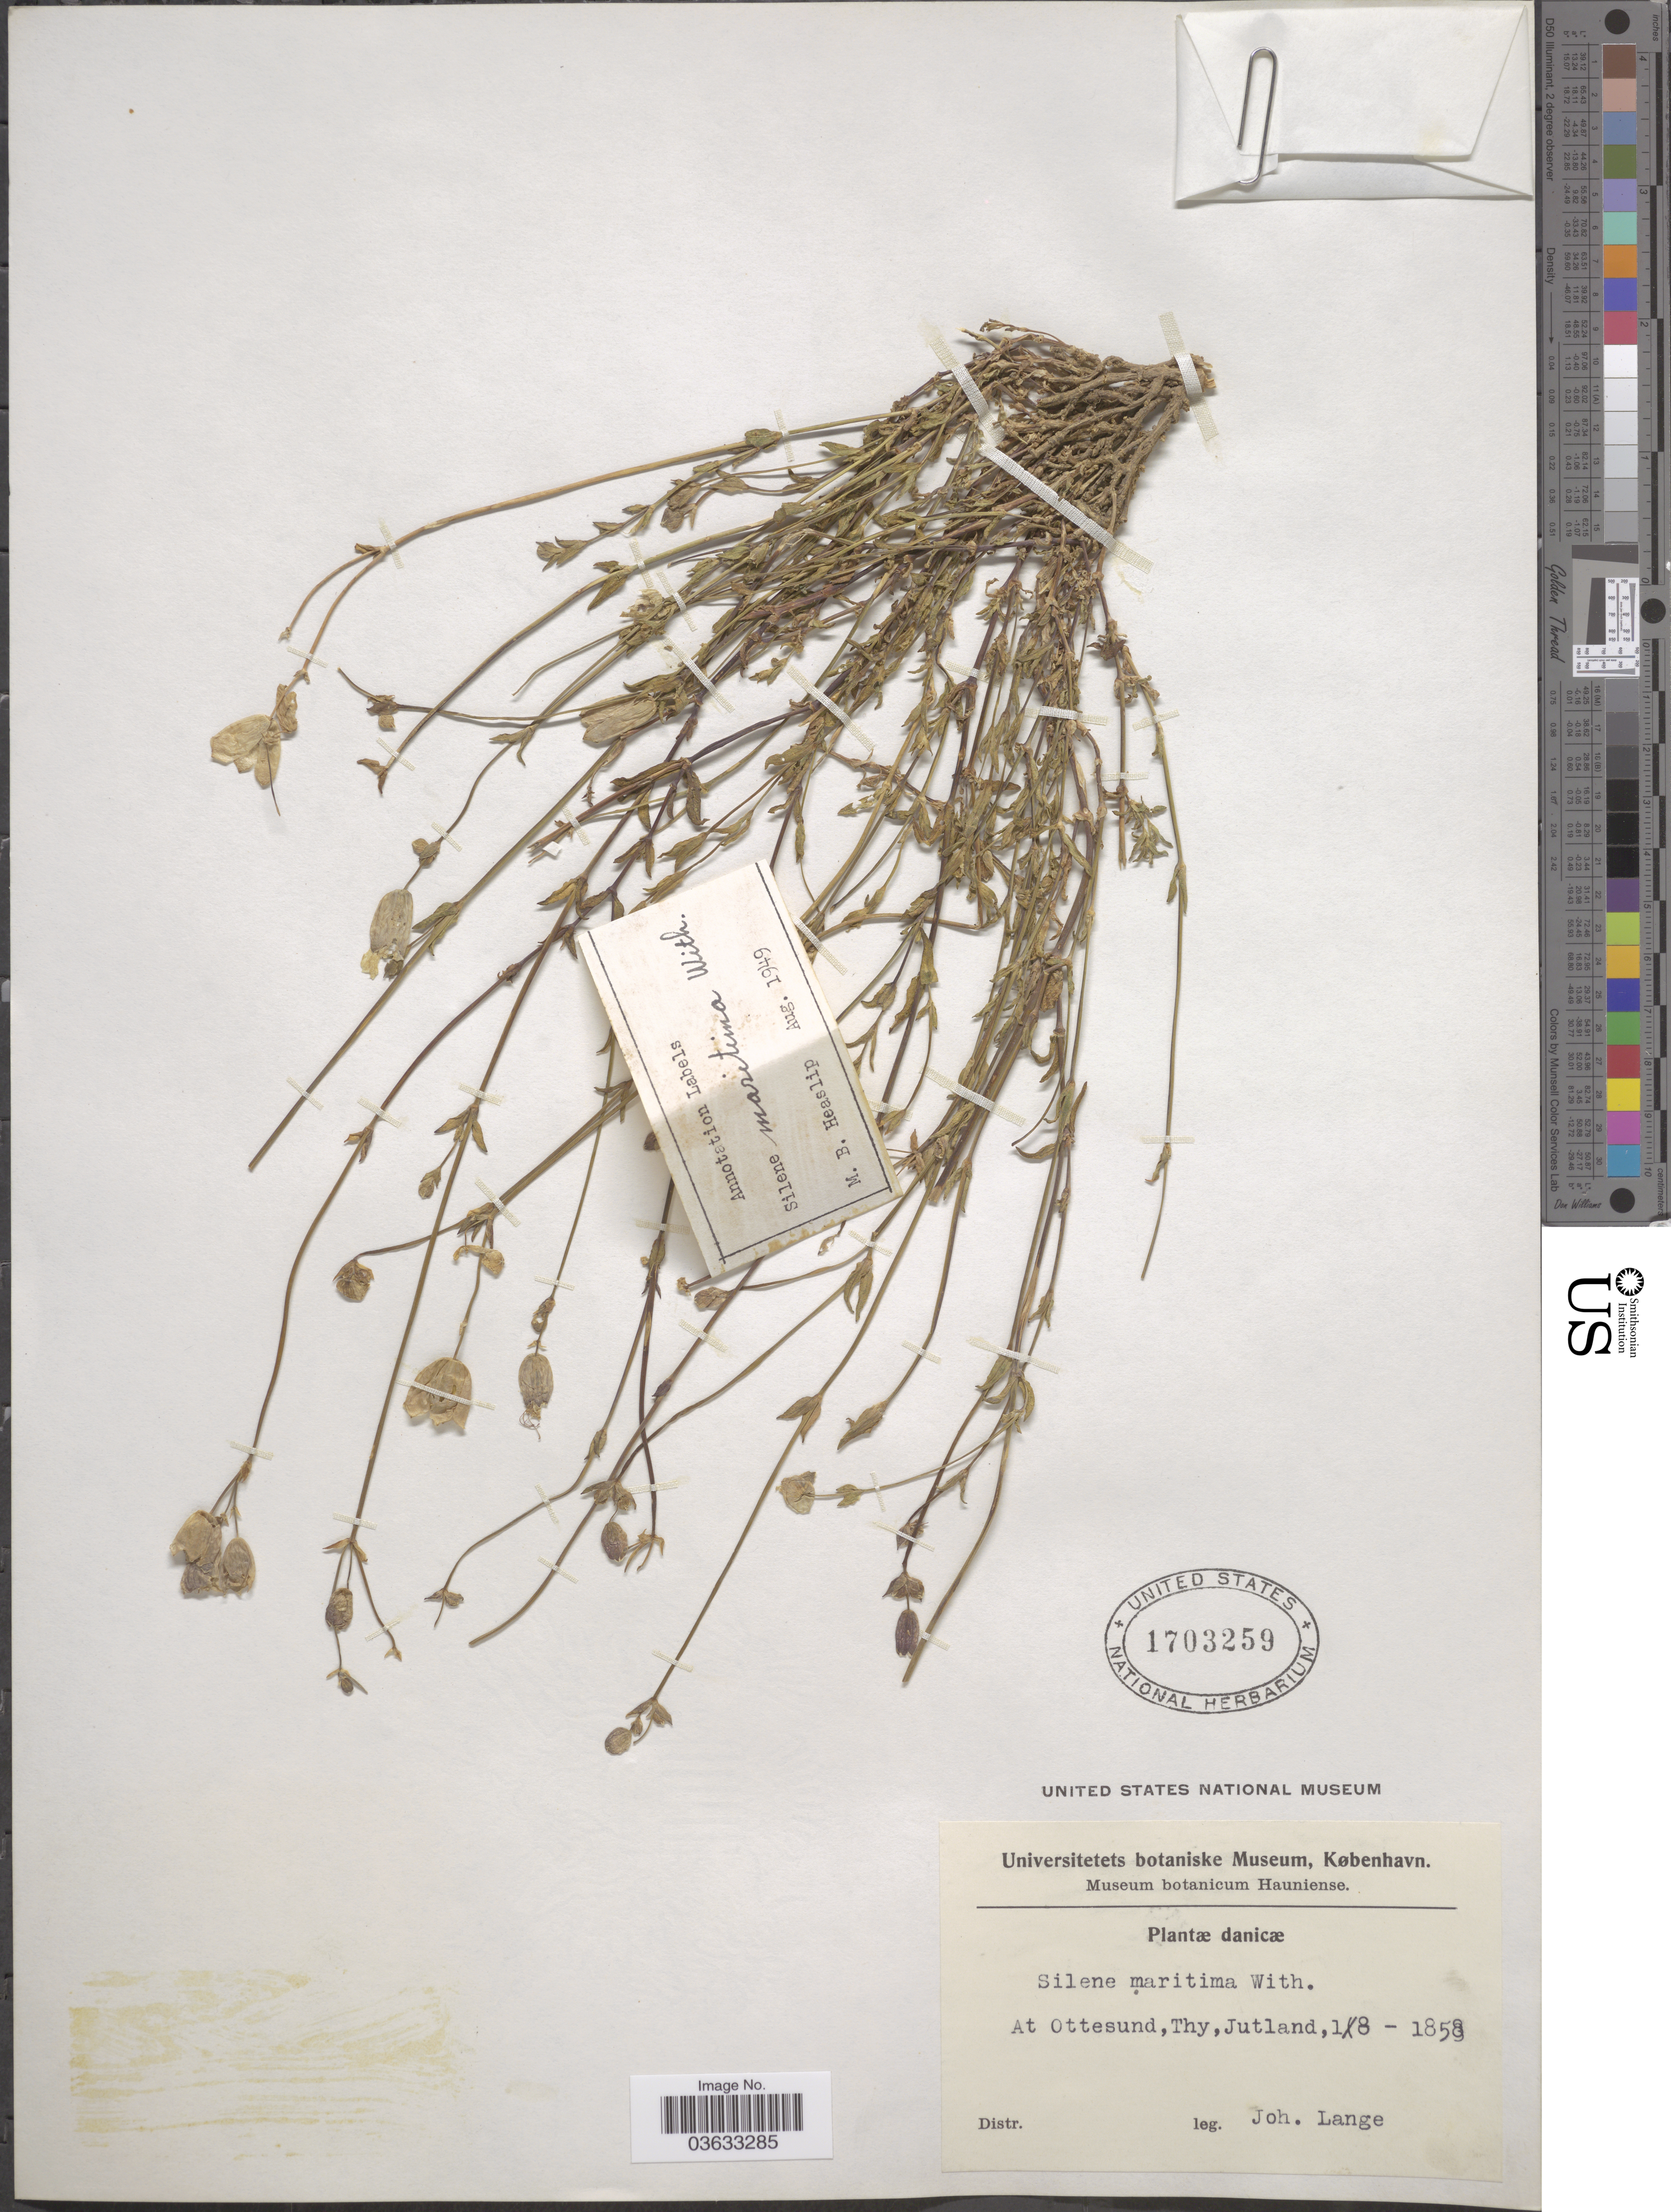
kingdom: Plantae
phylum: Tracheophyta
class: Magnoliopsida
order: Caryophyllales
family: Caryophyllaceae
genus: Silene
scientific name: Silene maritima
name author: With.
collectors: J. M. C. Lange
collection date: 1858-08-01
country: Denmark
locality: Danicæ. At Ottesund, Thy, Jutland.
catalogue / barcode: US 1703259